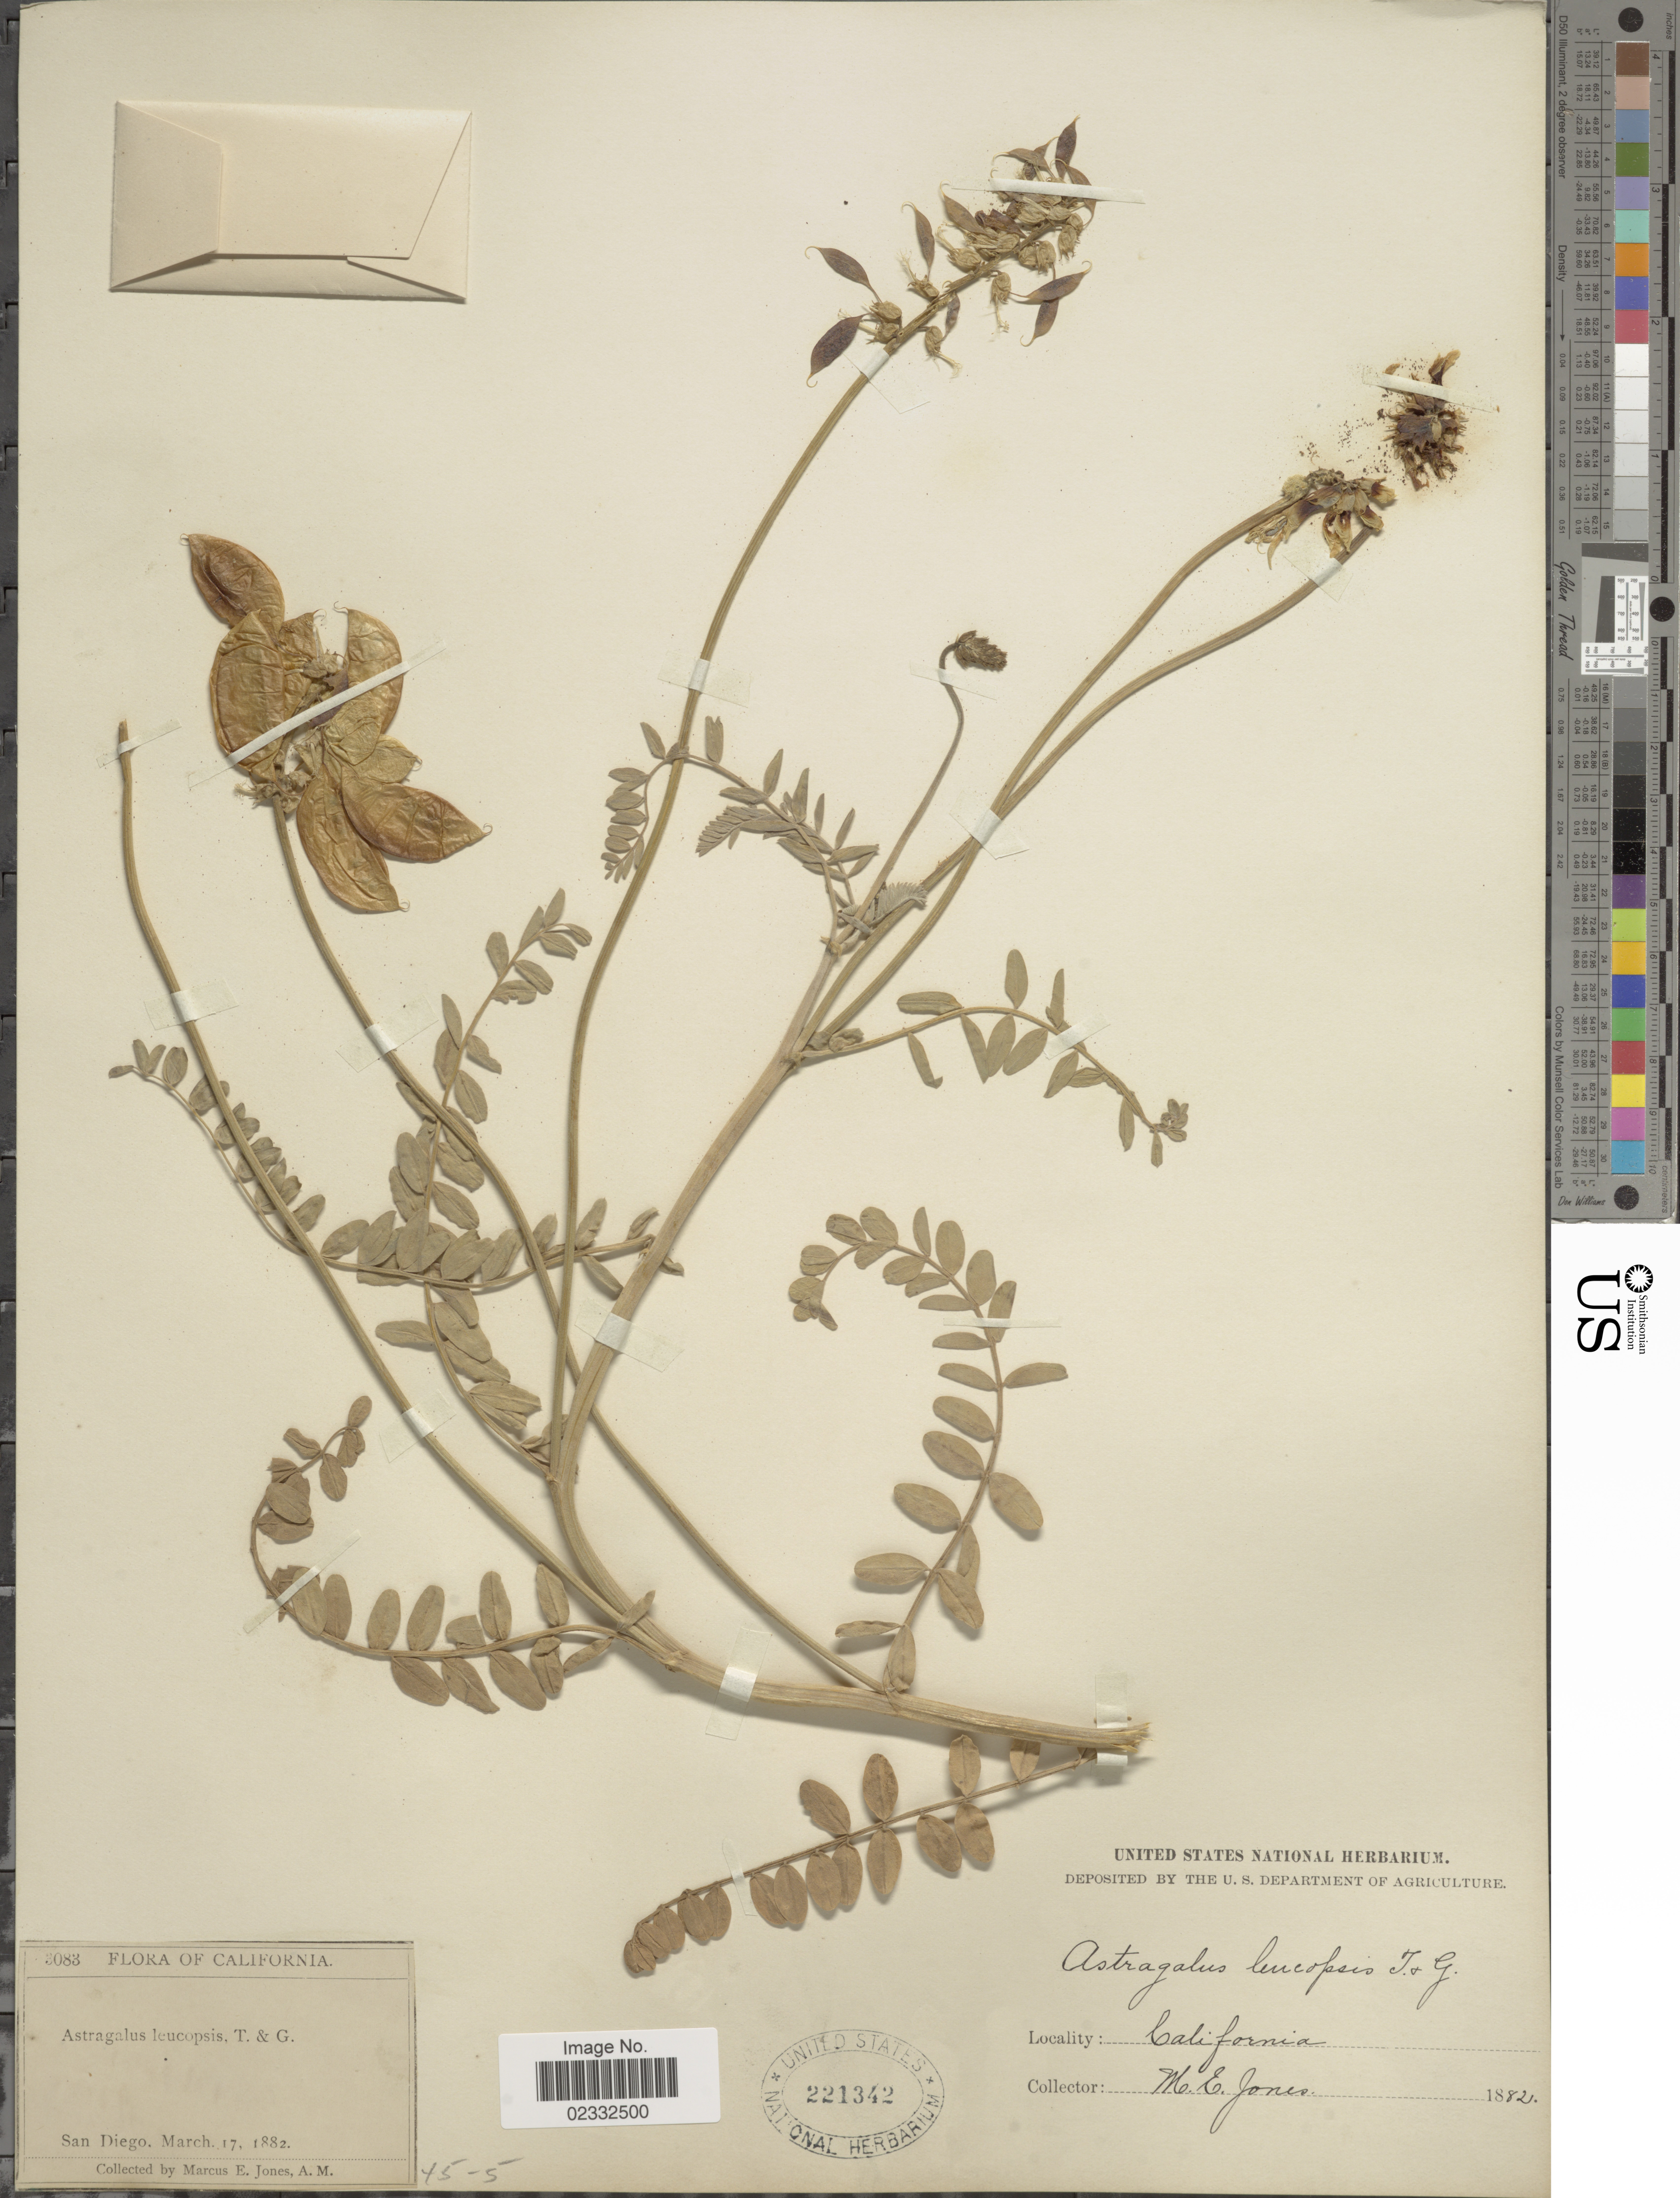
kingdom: Plantae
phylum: Tracheophyta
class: Magnoliopsida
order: Fabales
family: Fabaceae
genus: Astragalus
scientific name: Astragalus leucopsis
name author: (Torr.) Torr.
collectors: M. E. Jones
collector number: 3083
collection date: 1882-03-17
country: United States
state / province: California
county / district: San Diego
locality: San Diego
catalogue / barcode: US 221342